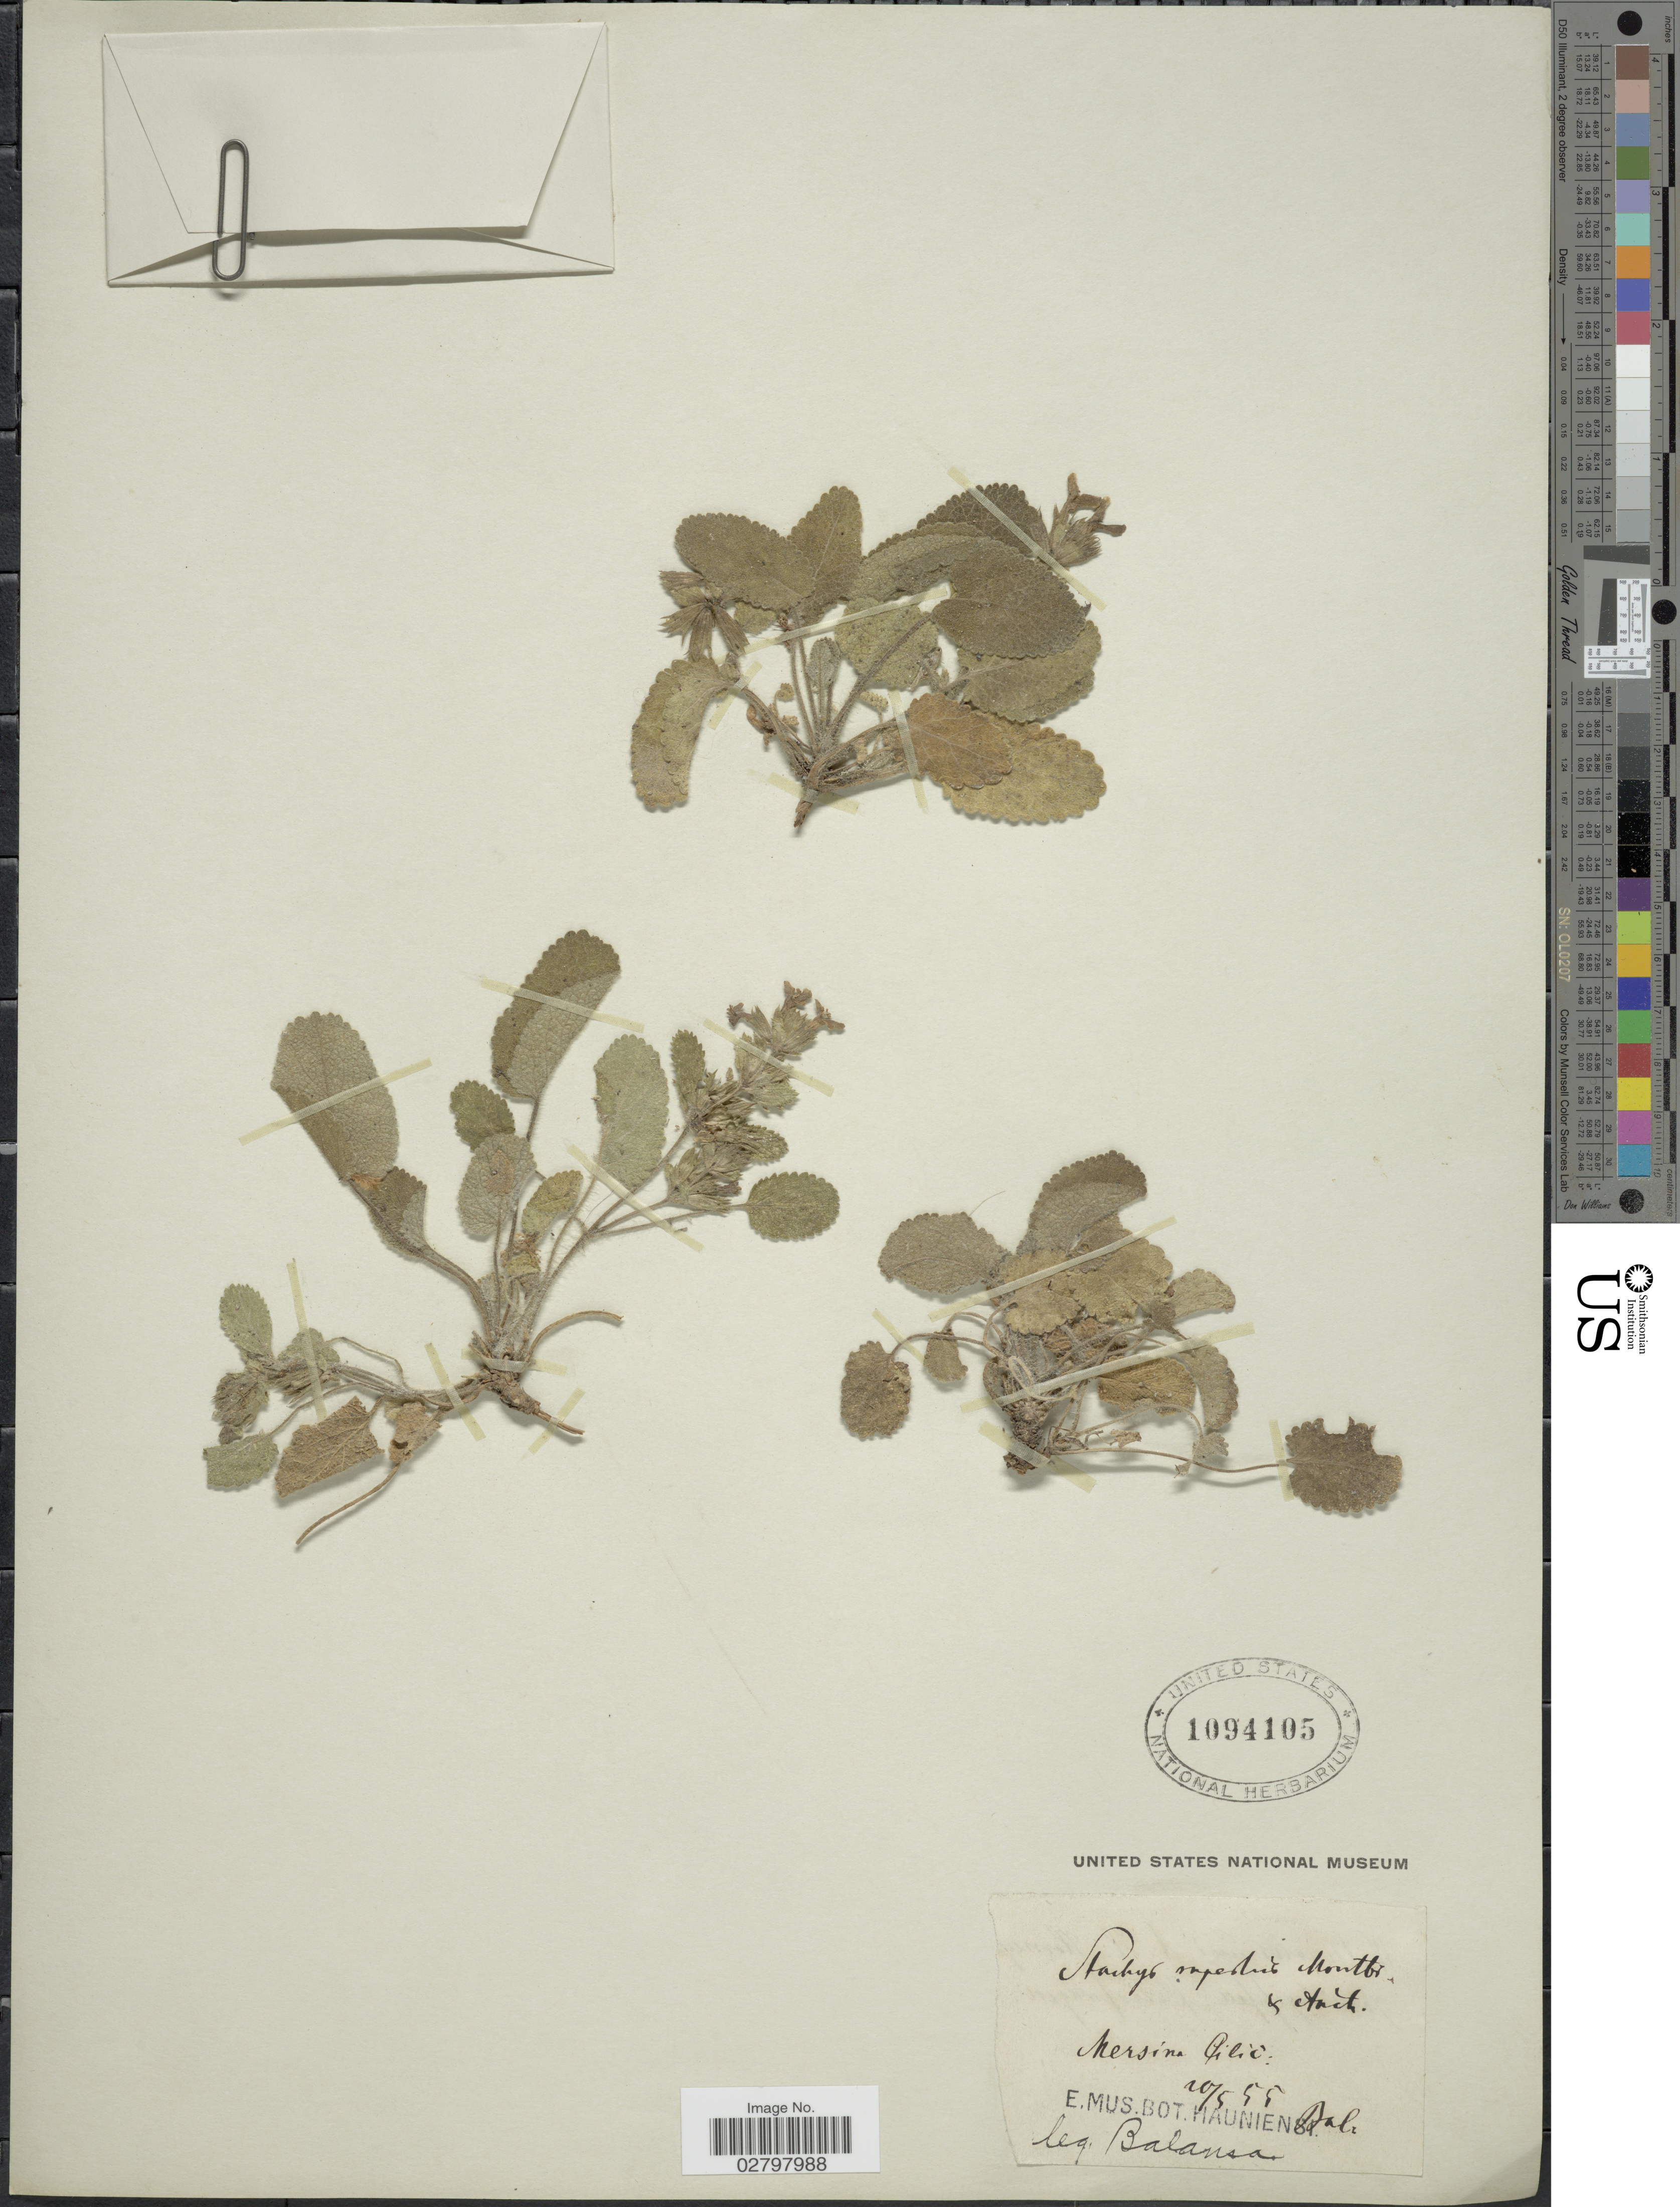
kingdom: Plantae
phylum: Tracheophyta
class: Magnoliopsida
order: Lamiales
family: Lamiaceae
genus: Stachys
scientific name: Stachys rupestris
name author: Montbret & Aucher ex Benth.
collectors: -. Balansa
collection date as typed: Transcribed d/m/y: 20/5/55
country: Turkey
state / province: Mersin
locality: Mersina Gilic. [interpreted]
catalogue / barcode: US 1094105